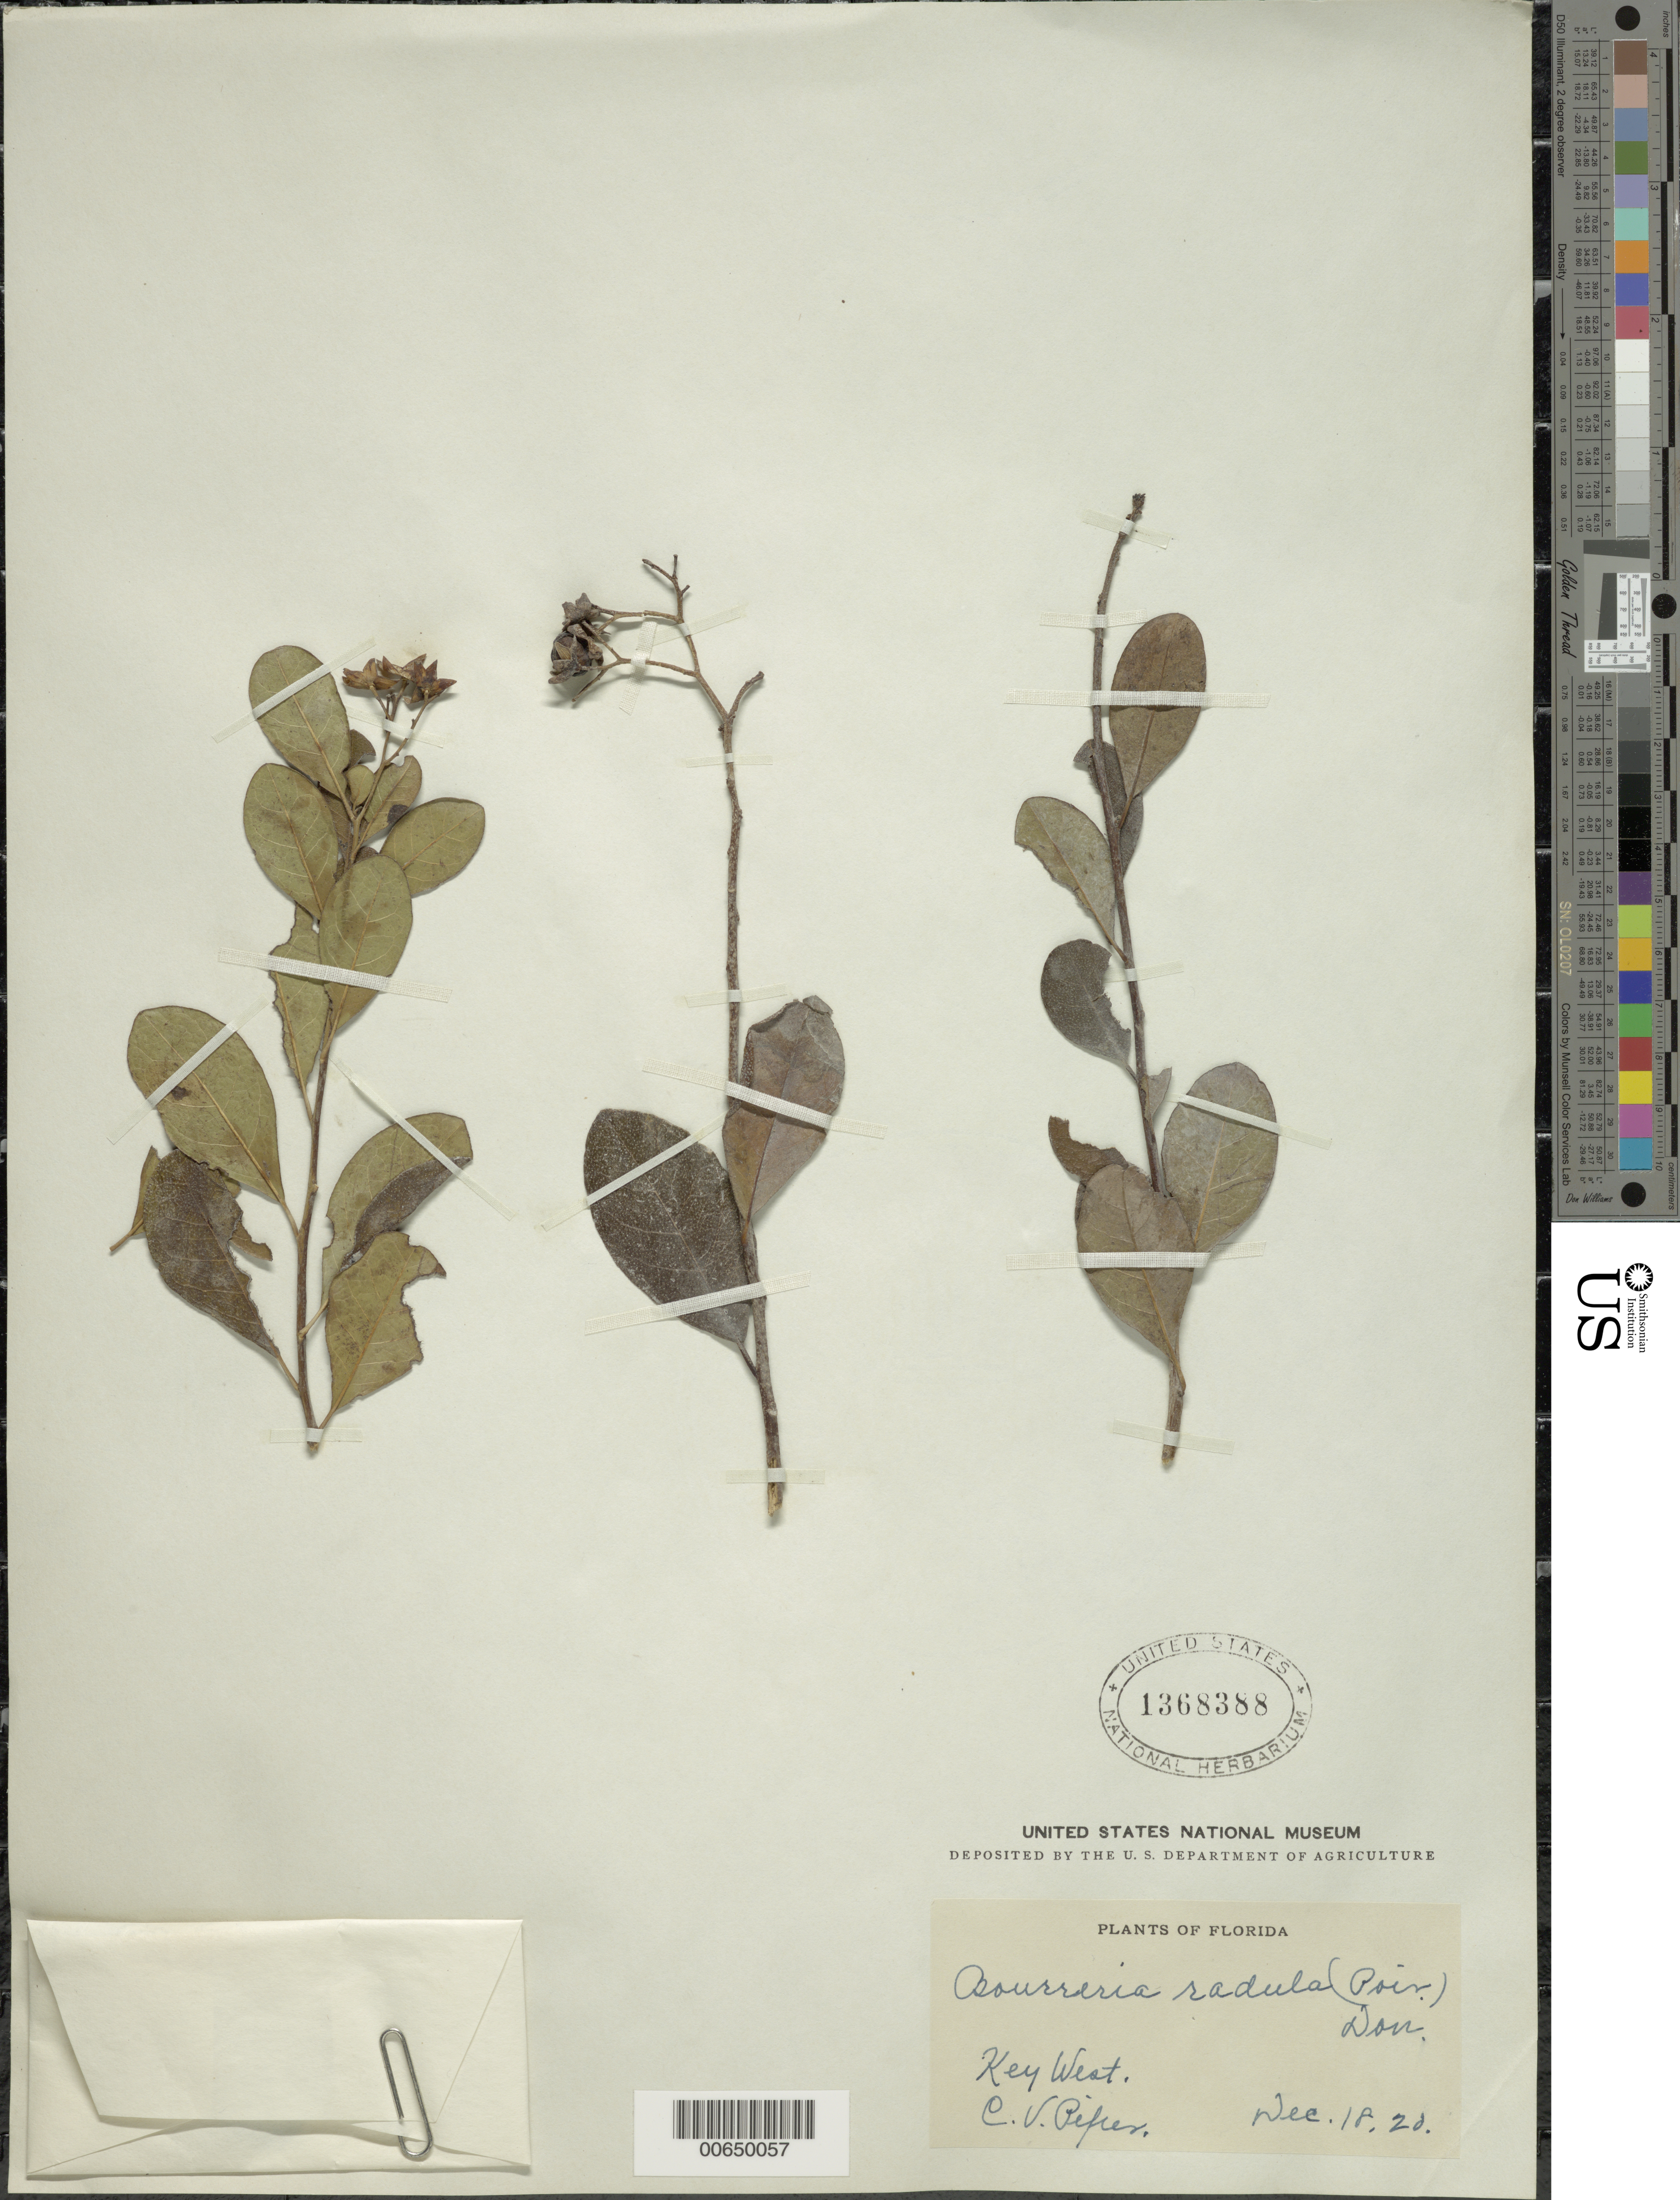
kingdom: Plantae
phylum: Tracheophyta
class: Magnoliopsida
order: Boraginales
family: Ehretiaceae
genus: Bourreria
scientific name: Bourreria radula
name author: G. Don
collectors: C. V. Piper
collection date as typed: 18 Dec 1920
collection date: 1920-12-18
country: United States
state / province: Florida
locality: Key West.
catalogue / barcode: US 1368388